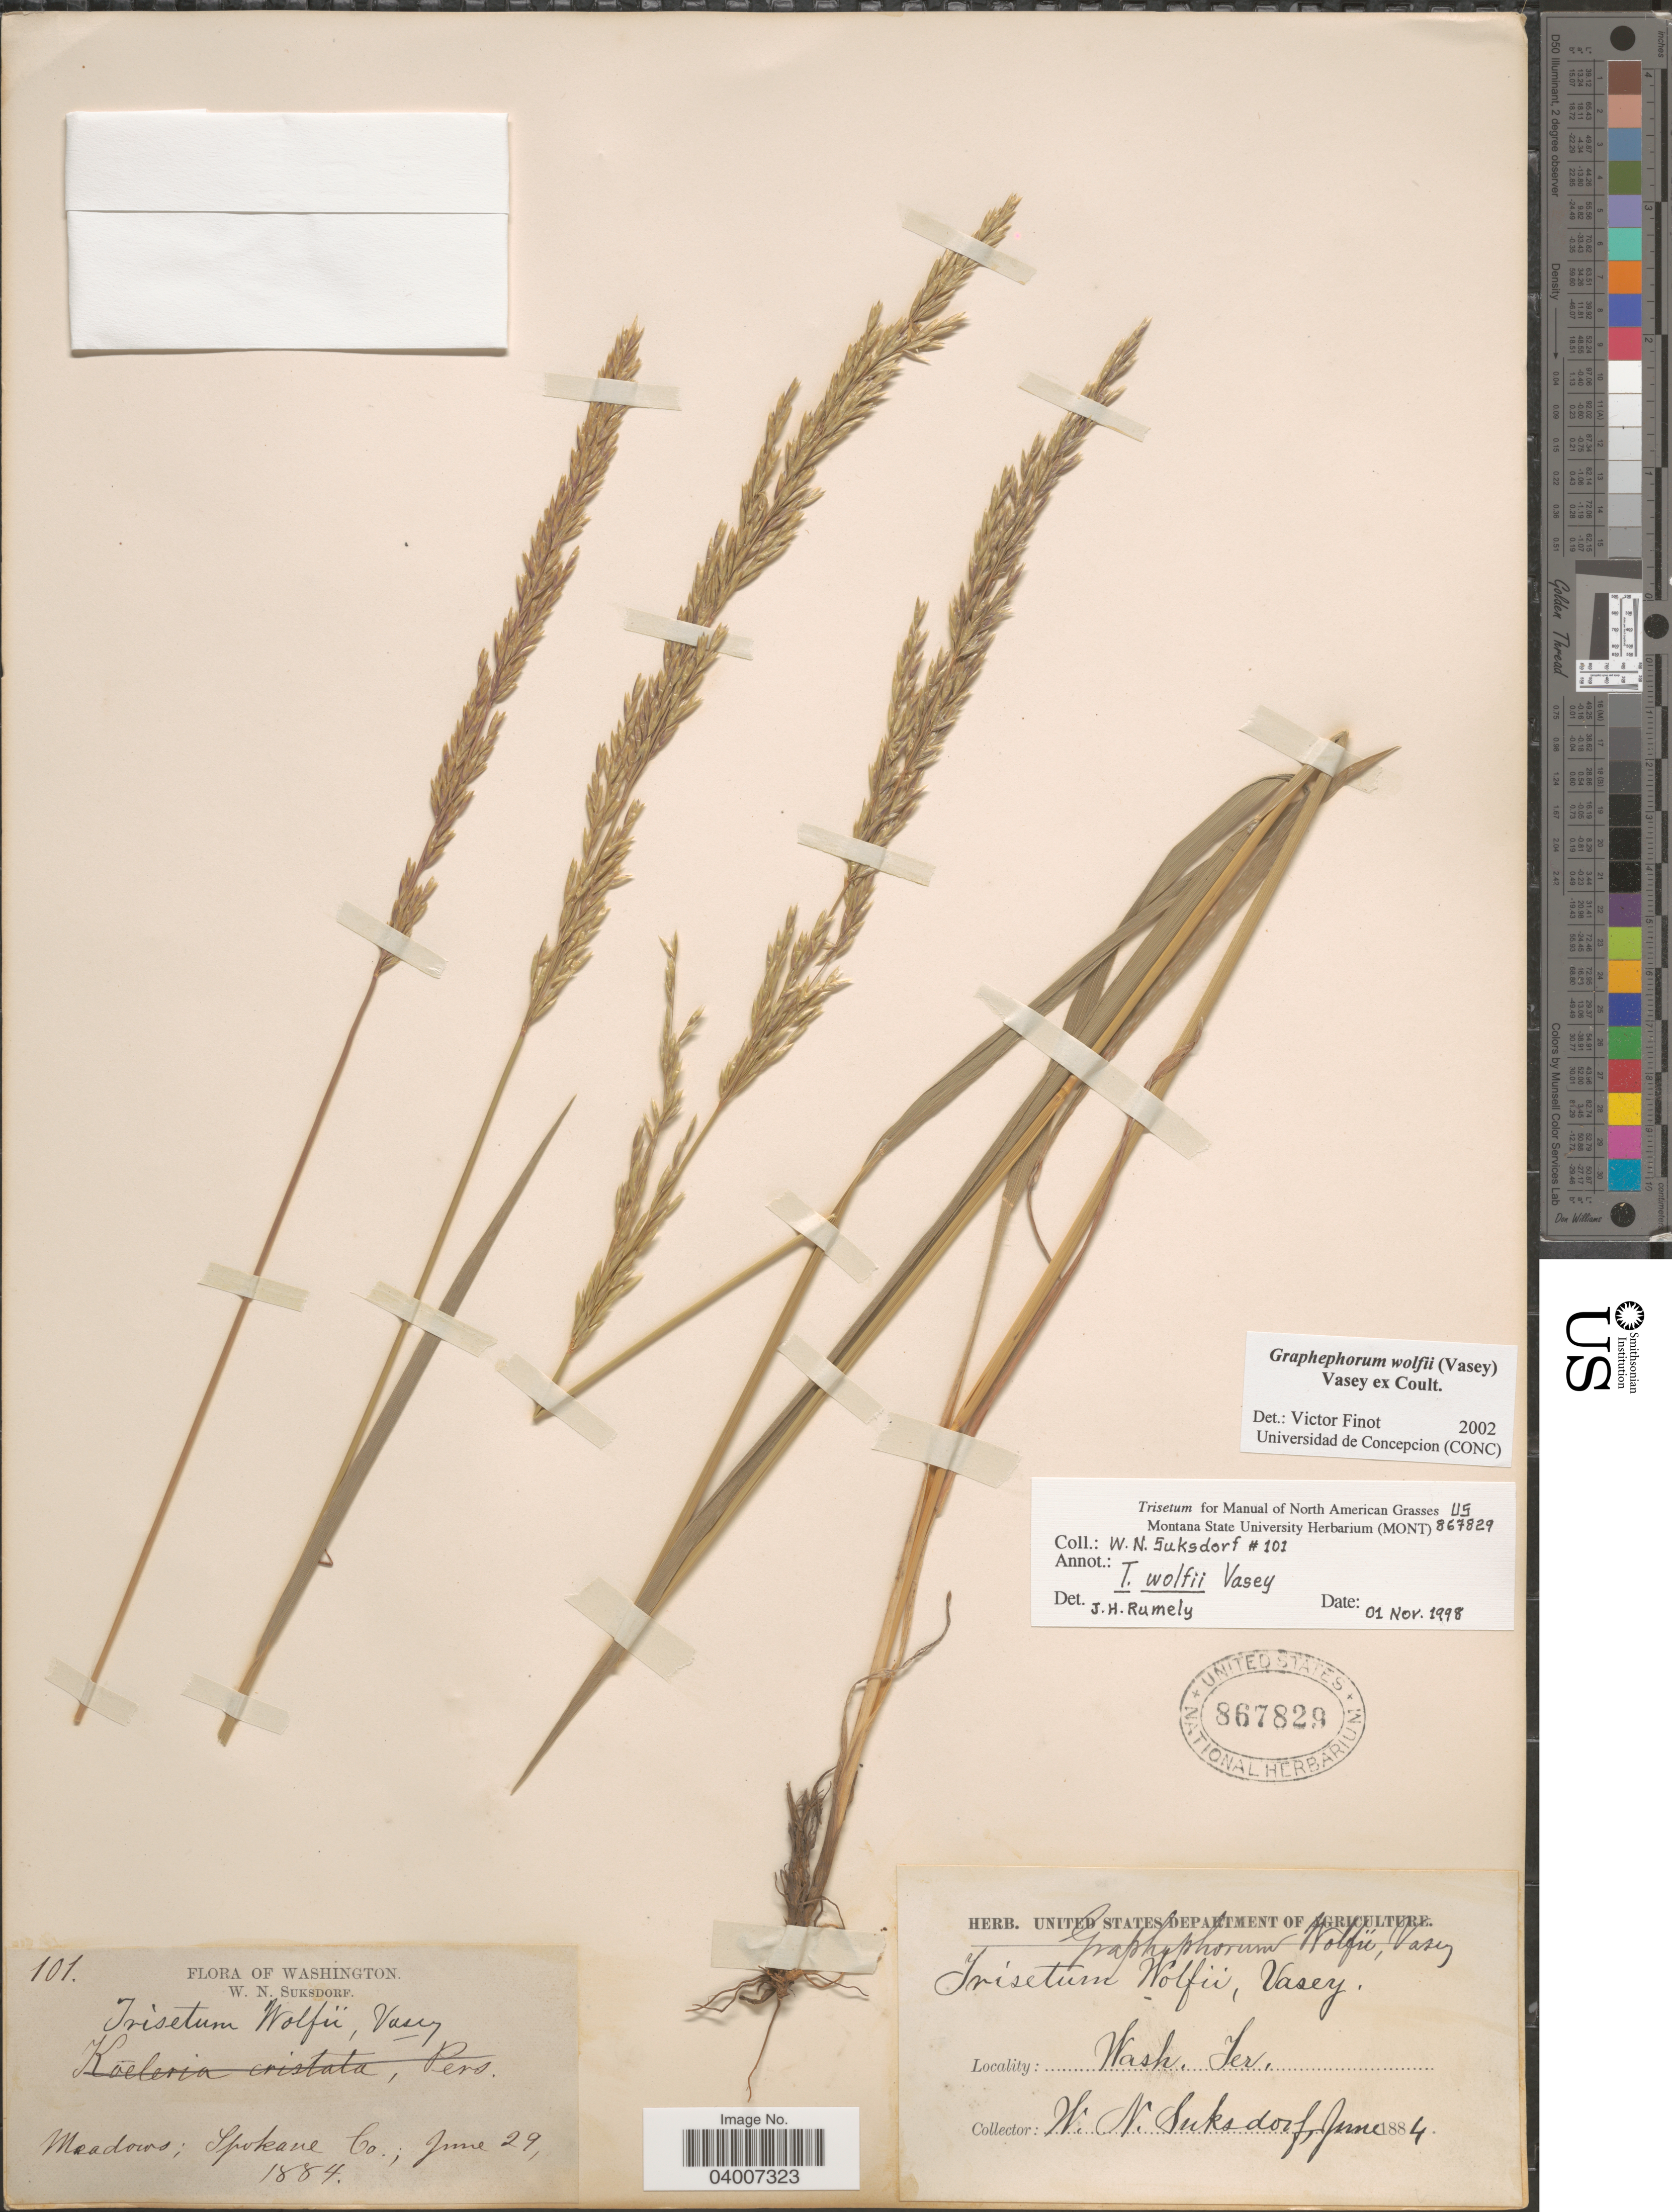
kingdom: Plantae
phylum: Tracheophyta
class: Liliopsida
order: Poales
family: Poaceae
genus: Graphephorum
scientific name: Graphephorum wolfii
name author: (E. Fourn.) Vasey ex Coult.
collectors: W. N. Suksdorf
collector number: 101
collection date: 1884-06-29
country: United States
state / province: Washington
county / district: Spokane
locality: Meadows; Spokane Co.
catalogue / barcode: US 867829